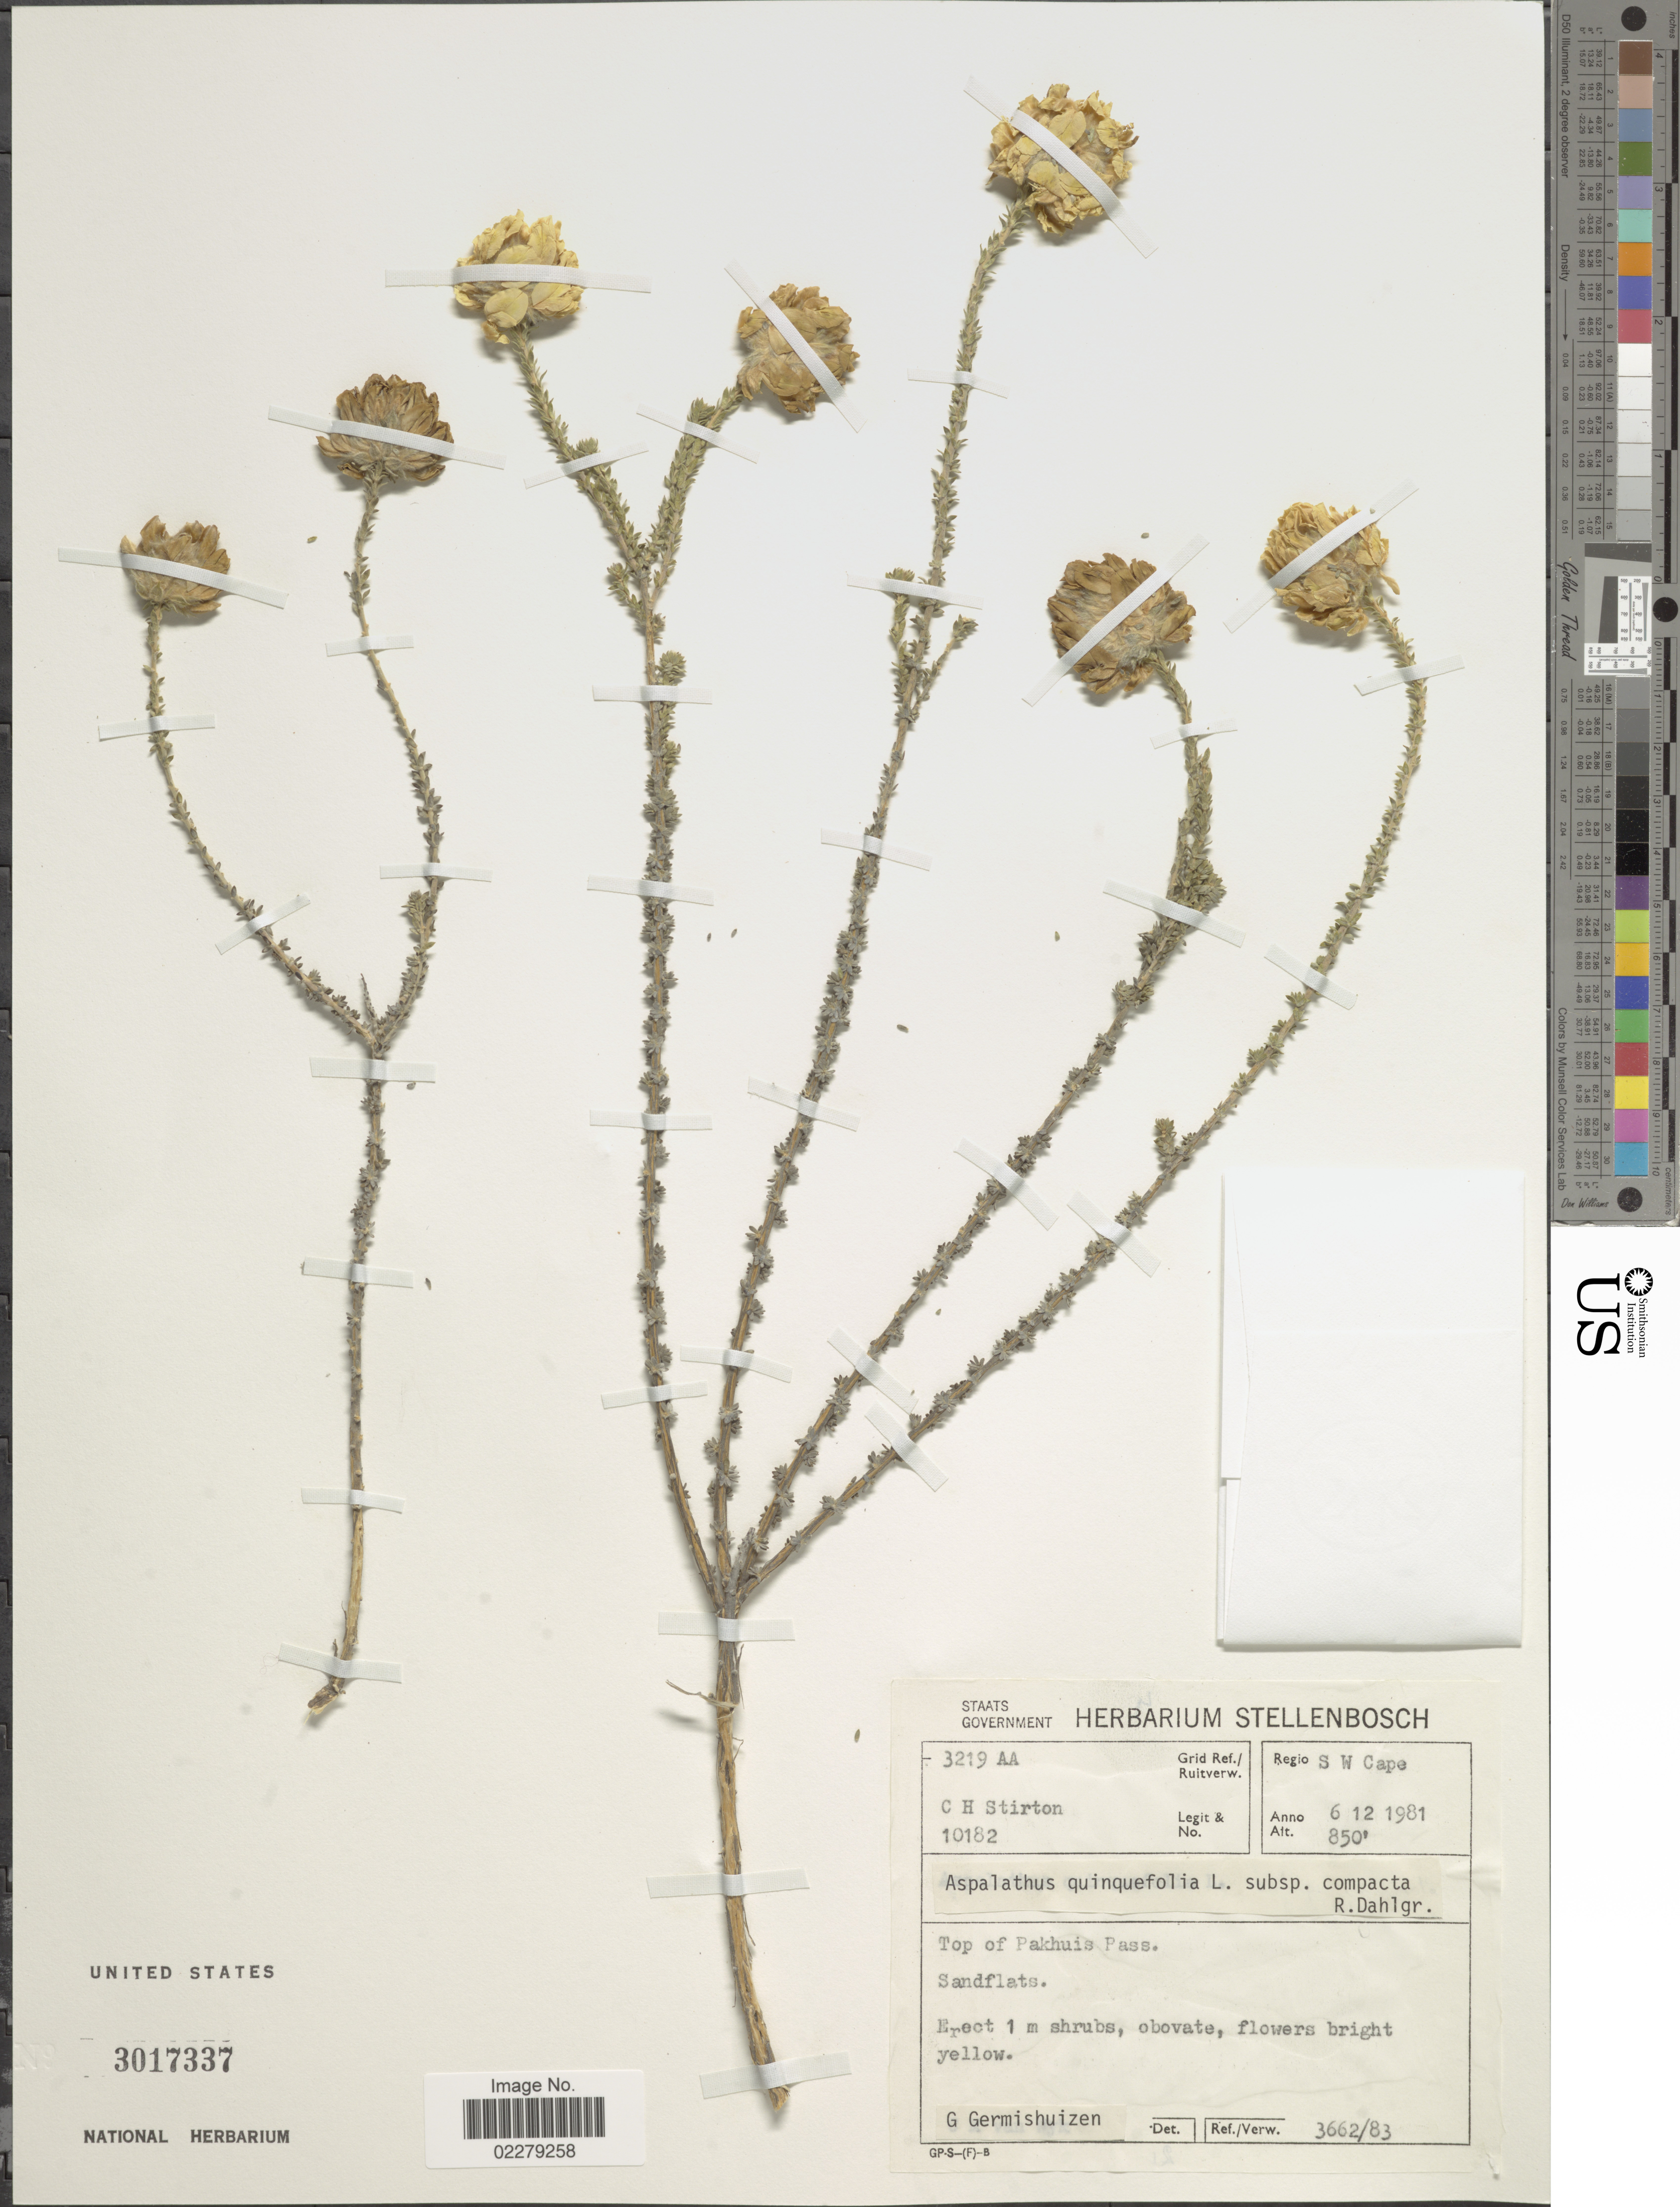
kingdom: Plantae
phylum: Tracheophyta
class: Magnoliopsida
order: Fabales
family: Fabaceae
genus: Aspalathus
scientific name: Aspalathus quinquefolia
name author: L.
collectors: C. H. Stirton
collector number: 10182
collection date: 1981-12-06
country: South Africa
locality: Regio S.W. Cape. Top of Pakhuis Pass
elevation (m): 259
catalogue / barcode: US 3017337